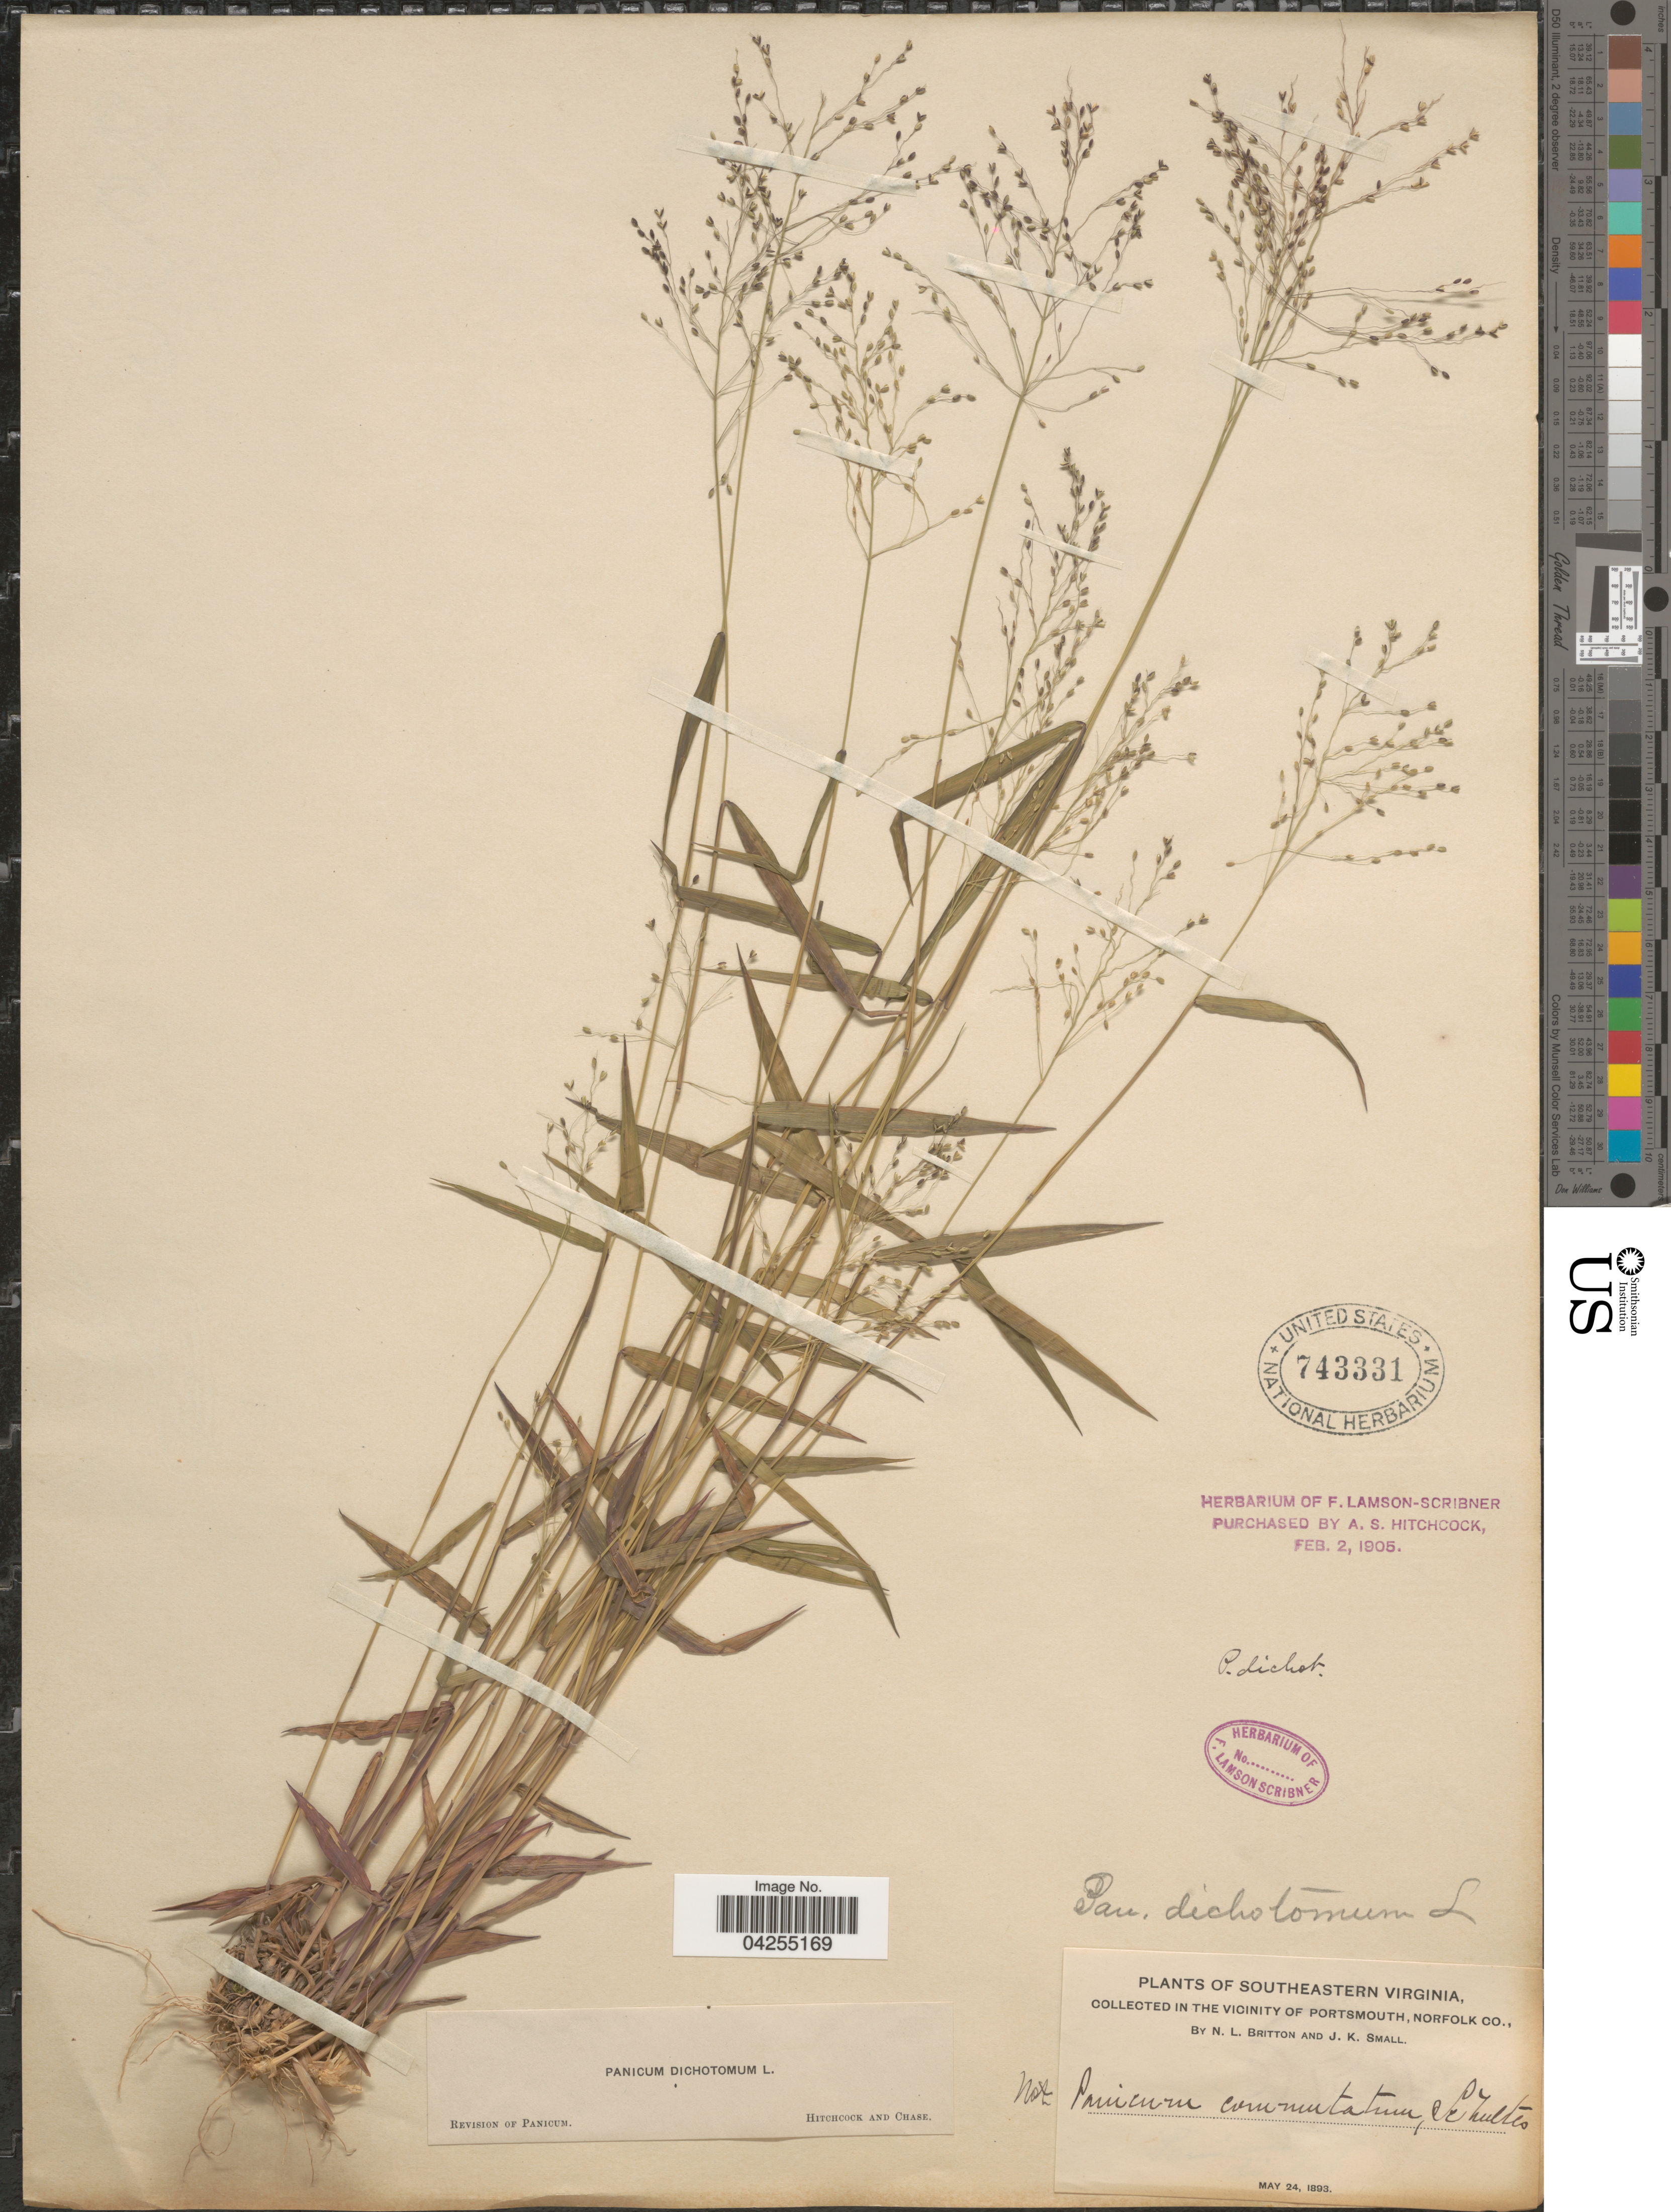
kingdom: Plantae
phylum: Tracheophyta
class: Liliopsida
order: Poales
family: Poaceae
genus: Dichanthelium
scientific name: Dichanthelium dichotomum var. dichotomum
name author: (L.) Gould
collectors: Mrs. N. L. Britton & J. K. Small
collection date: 1893-05-24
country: United States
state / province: Virginia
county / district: City of Portsmouth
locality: Southeastern Virginia. In The Vicinity Of Portsmouth, Norfolk Co.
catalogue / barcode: US 743331